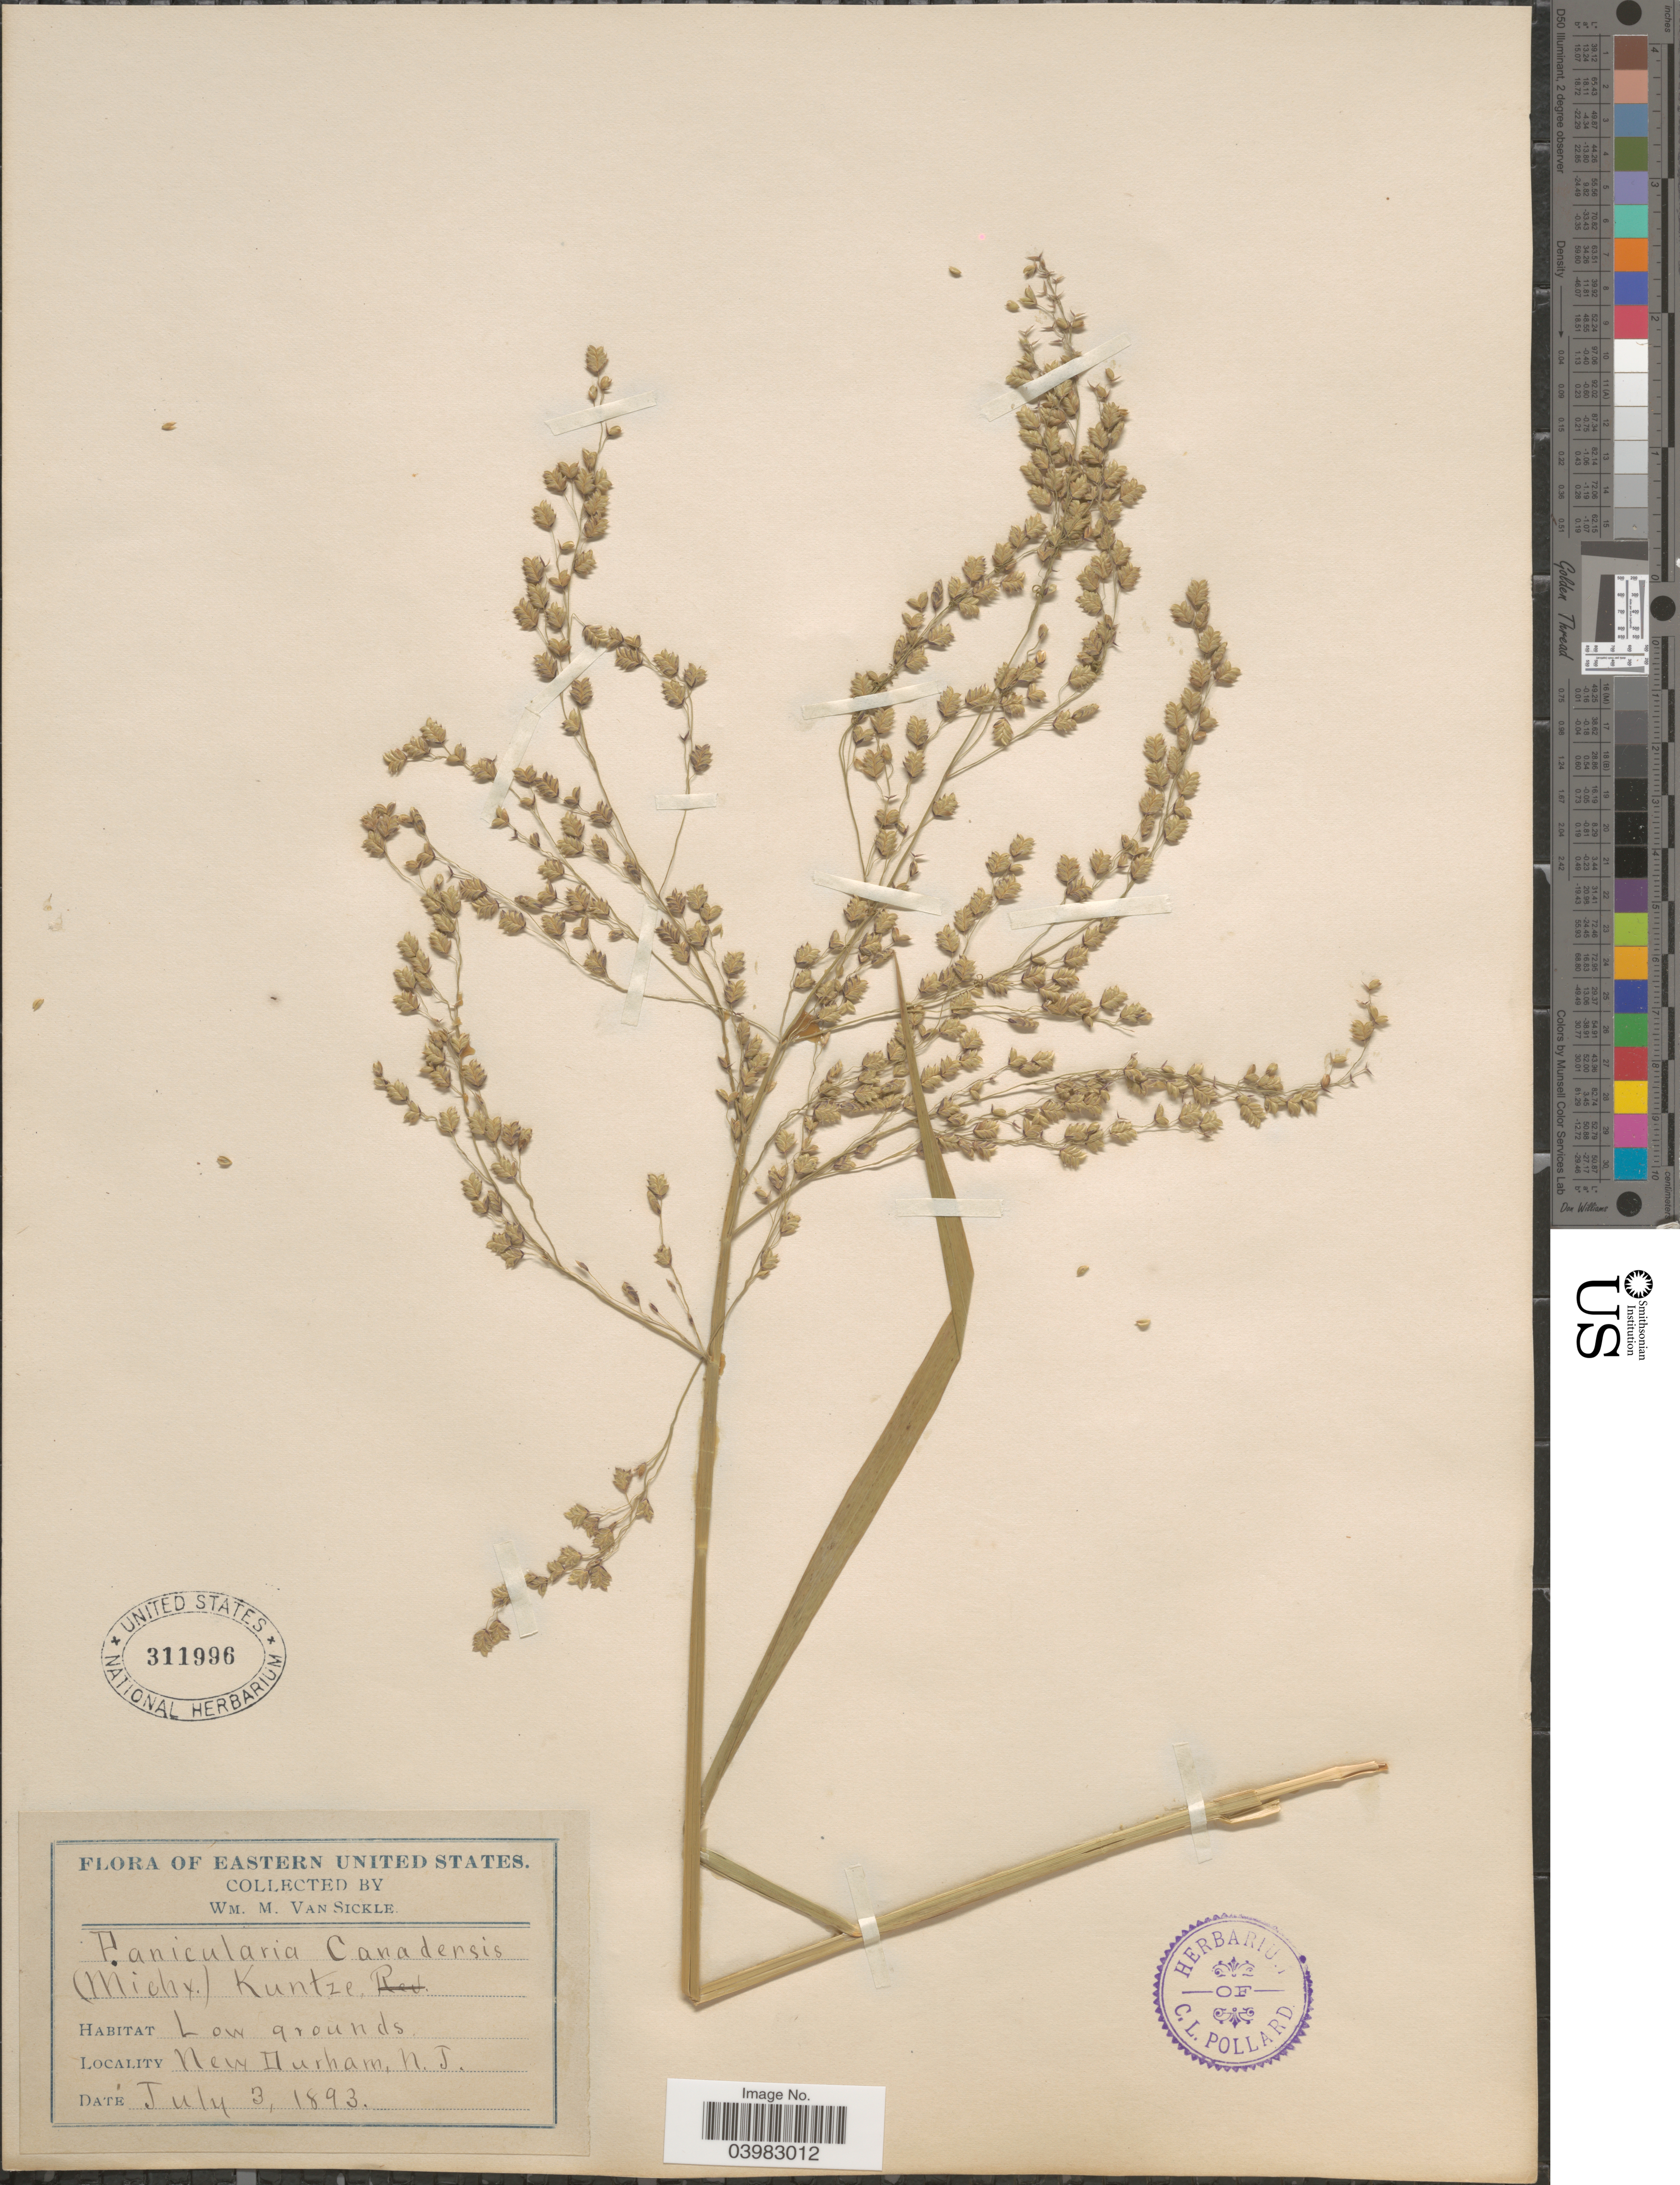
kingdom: Plantae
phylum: Tracheophyta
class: Liliopsida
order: Poales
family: Poaceae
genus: Glyceria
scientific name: Glyceria canadensis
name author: (Michx.) Trin.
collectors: W. M. Van Sickle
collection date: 1893-07-03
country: United States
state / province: New Jersey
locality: Eastern United States. New Durham.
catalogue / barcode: US 311996